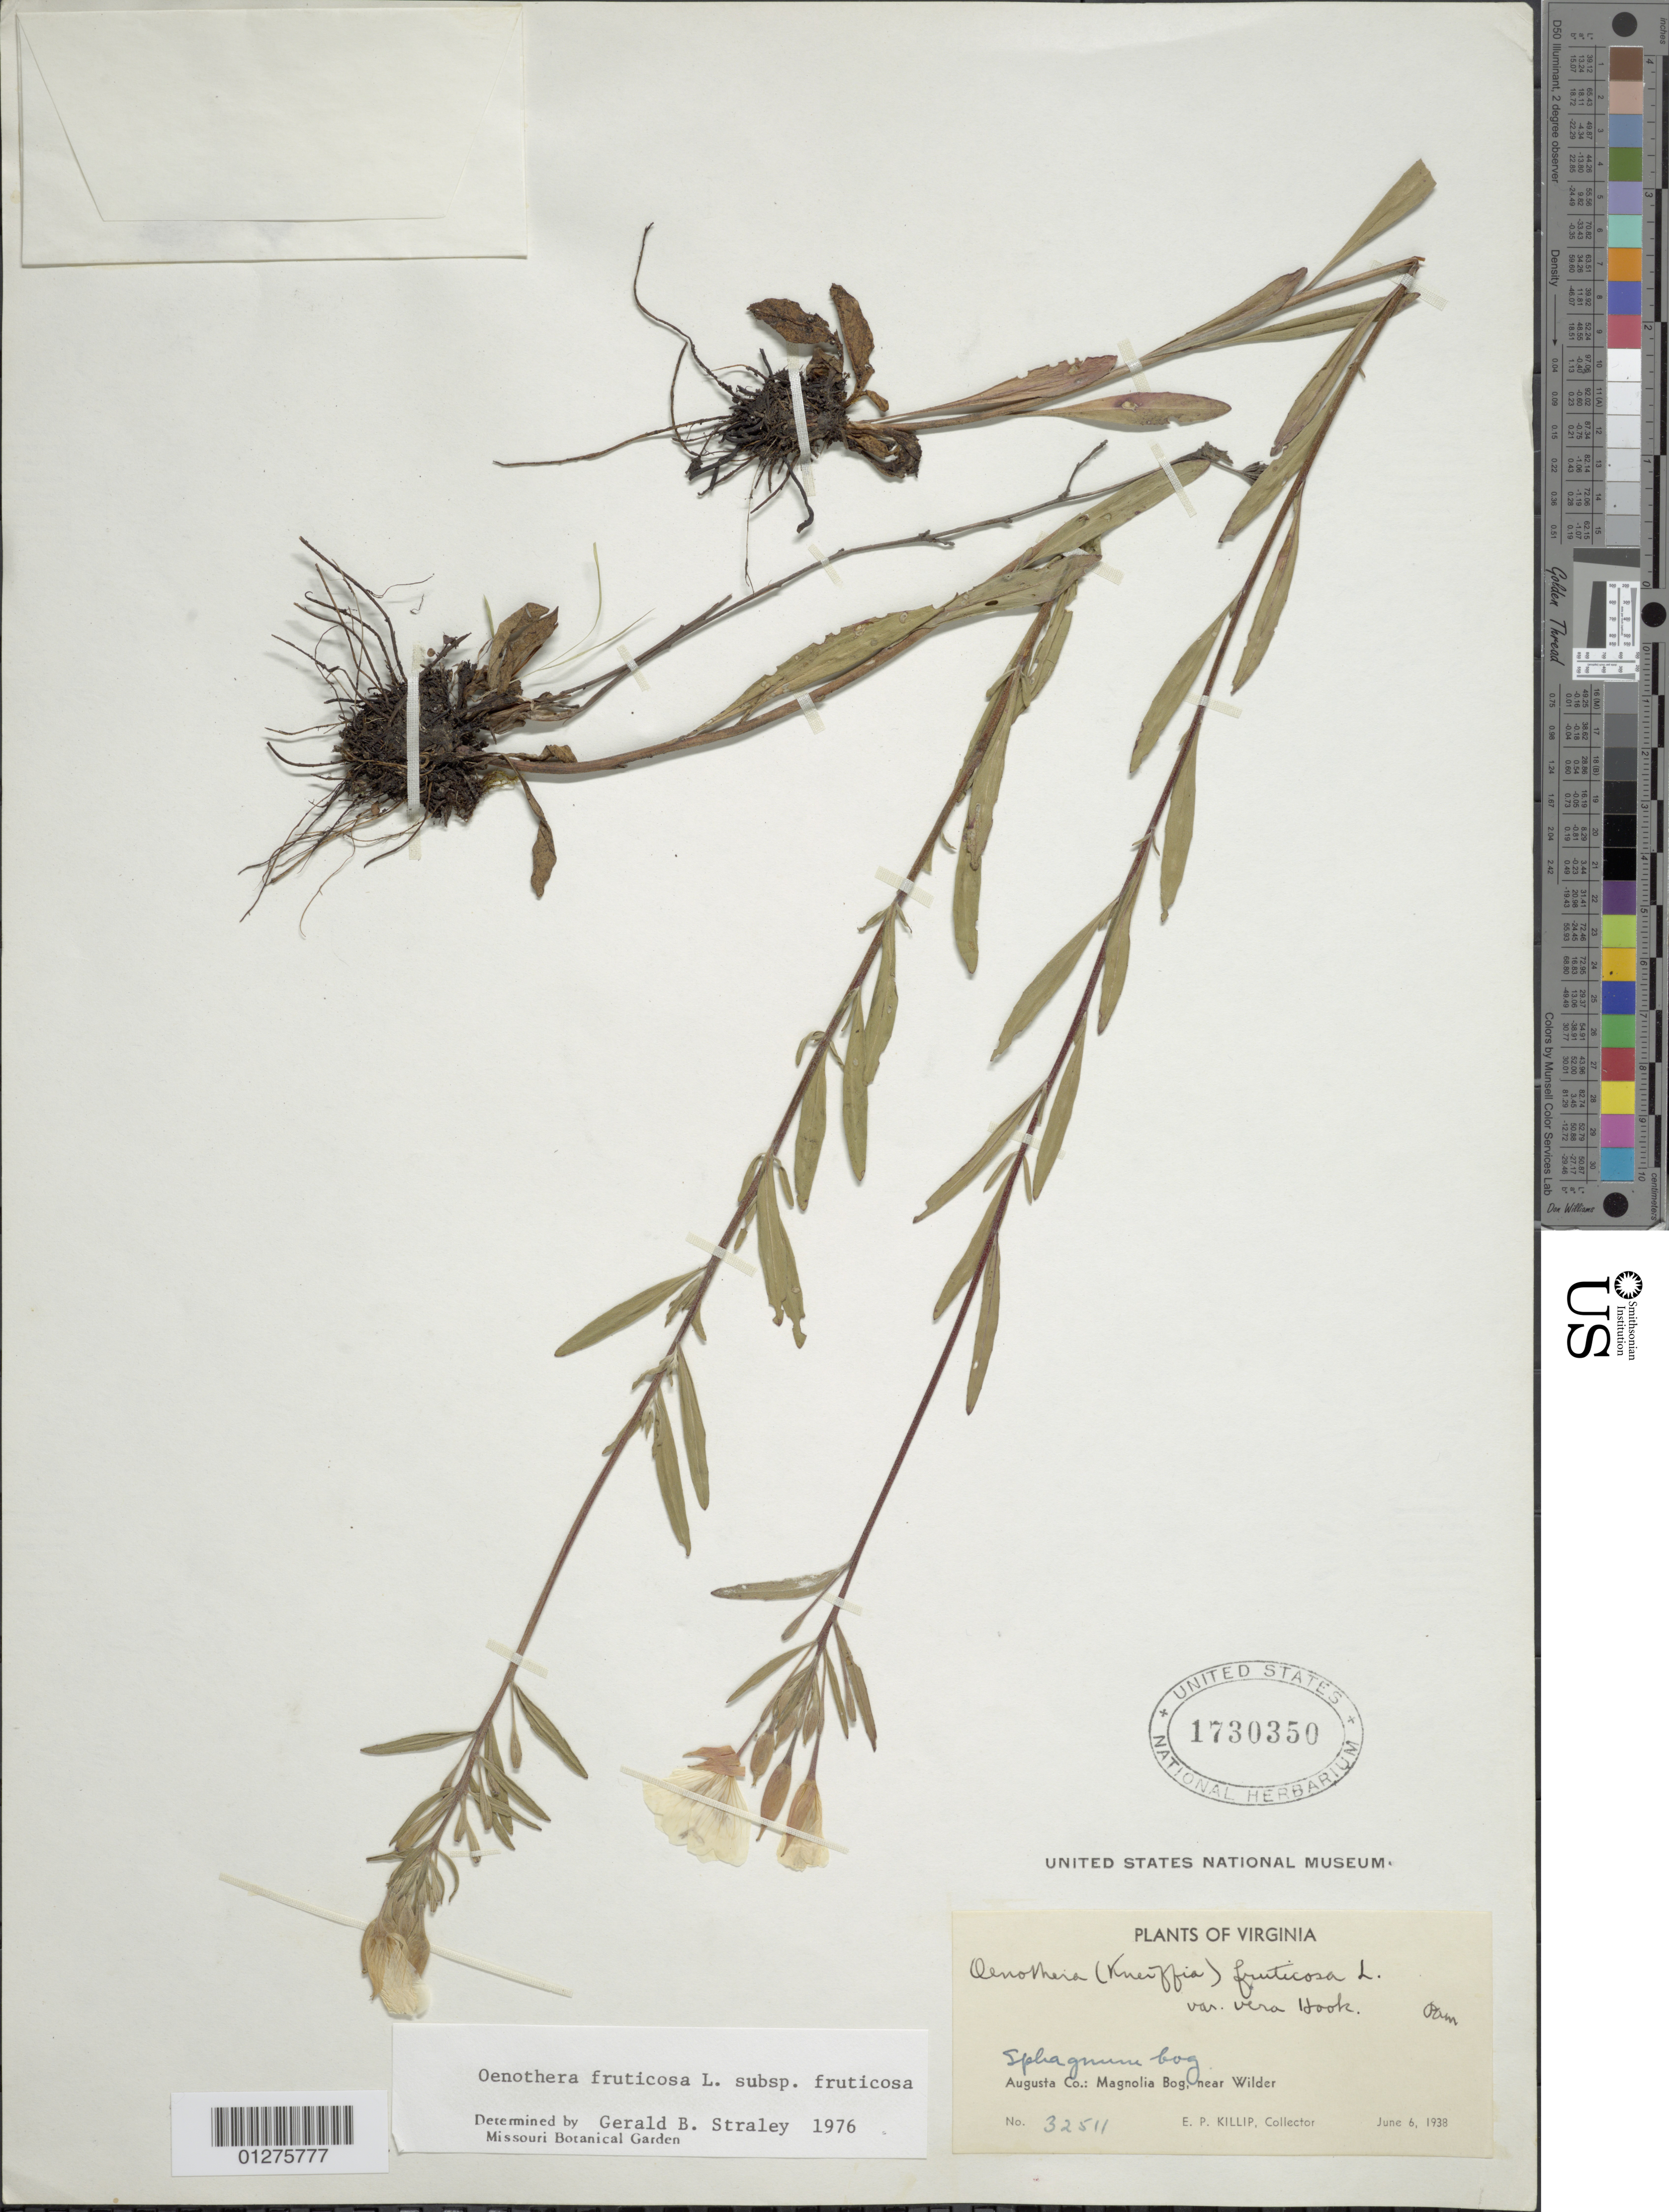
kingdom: Plantae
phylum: Tracheophyta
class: Magnoliopsida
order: Myrtales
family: Onagraceae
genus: Oenothera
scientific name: Oenothera fruticosa subsp. fruticosa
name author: L.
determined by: Straley, G. B.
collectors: E. P. Killip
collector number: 32511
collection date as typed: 06 Jun 1938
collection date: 1938-06-06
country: United States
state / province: Virginia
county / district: Augusta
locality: Magnolia bog, near wilder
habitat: Sphagnum bog.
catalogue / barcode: US 1730350